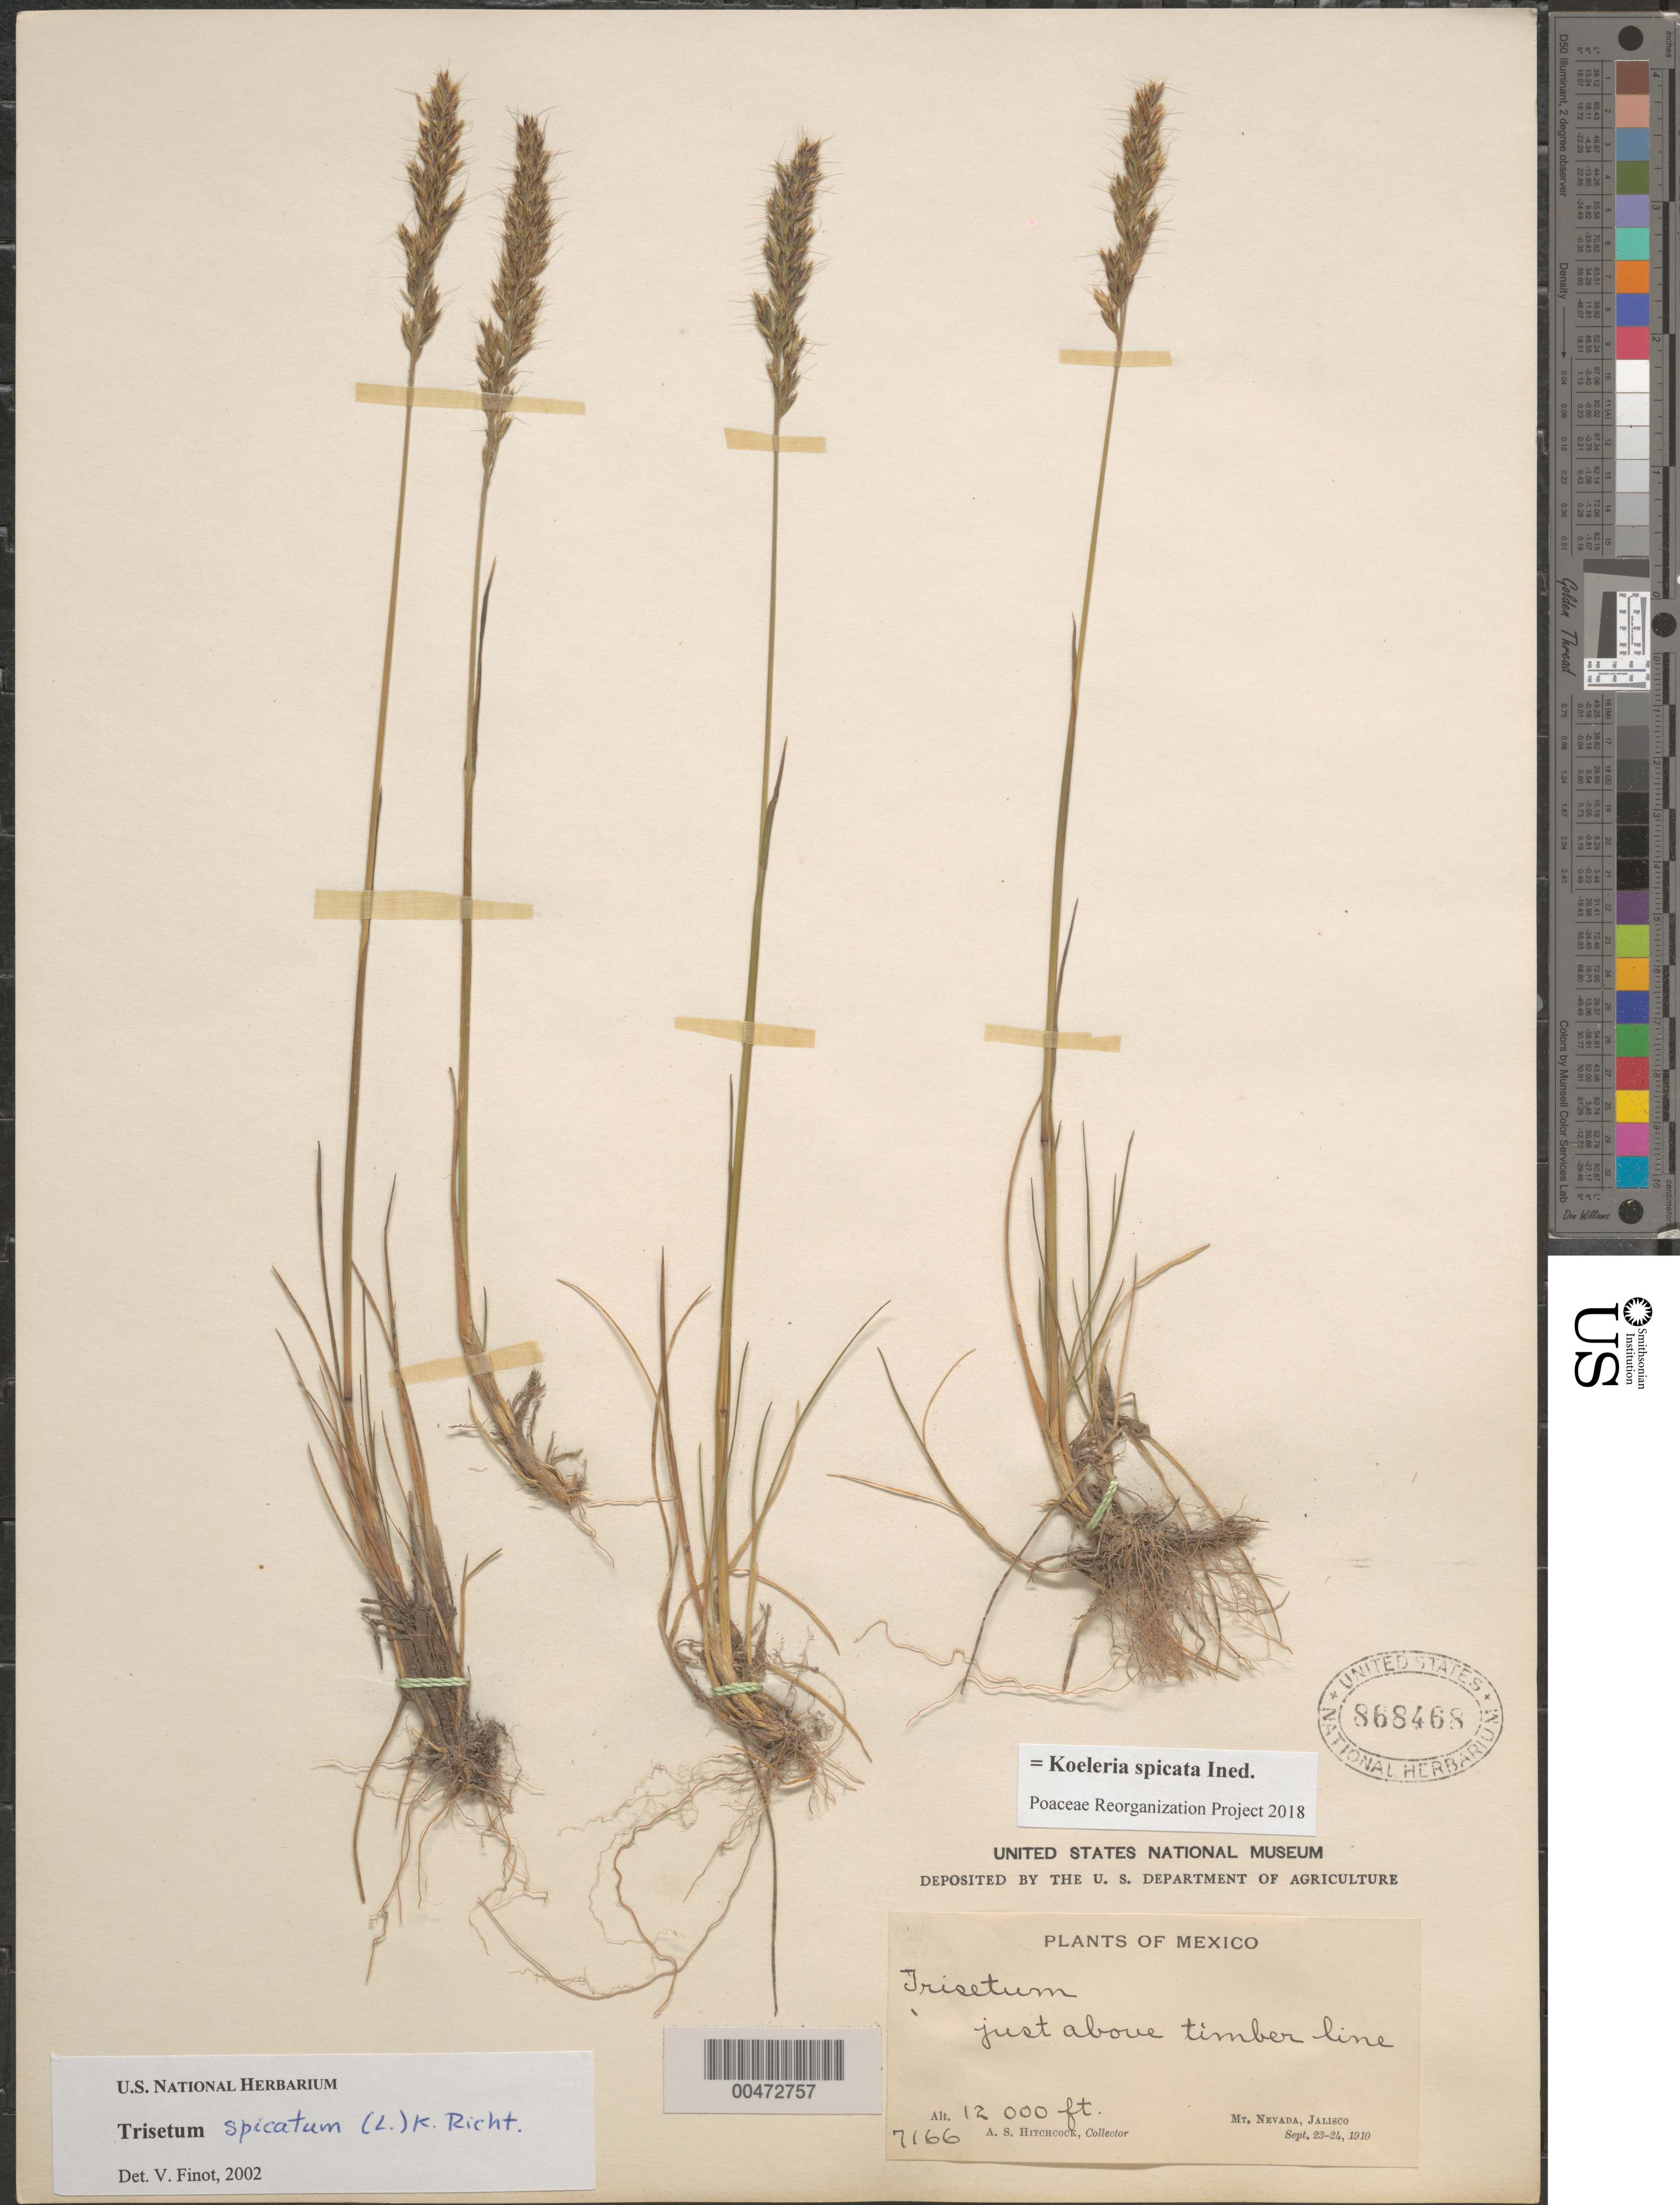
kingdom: Plantae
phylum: Tracheophyta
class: Liliopsida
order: Poales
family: Poaceae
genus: Koeleria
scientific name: Koeleria spicata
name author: (L.) Barberá et al.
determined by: Poaceae Reorganization Project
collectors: A. S. Hitchcock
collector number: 7166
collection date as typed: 23 Sep 1910 to 24 Sep 1910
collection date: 1910-09-23/1910-09-24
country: Mexico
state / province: Jalisco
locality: Mt. Nevada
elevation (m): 3658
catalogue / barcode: US 868468